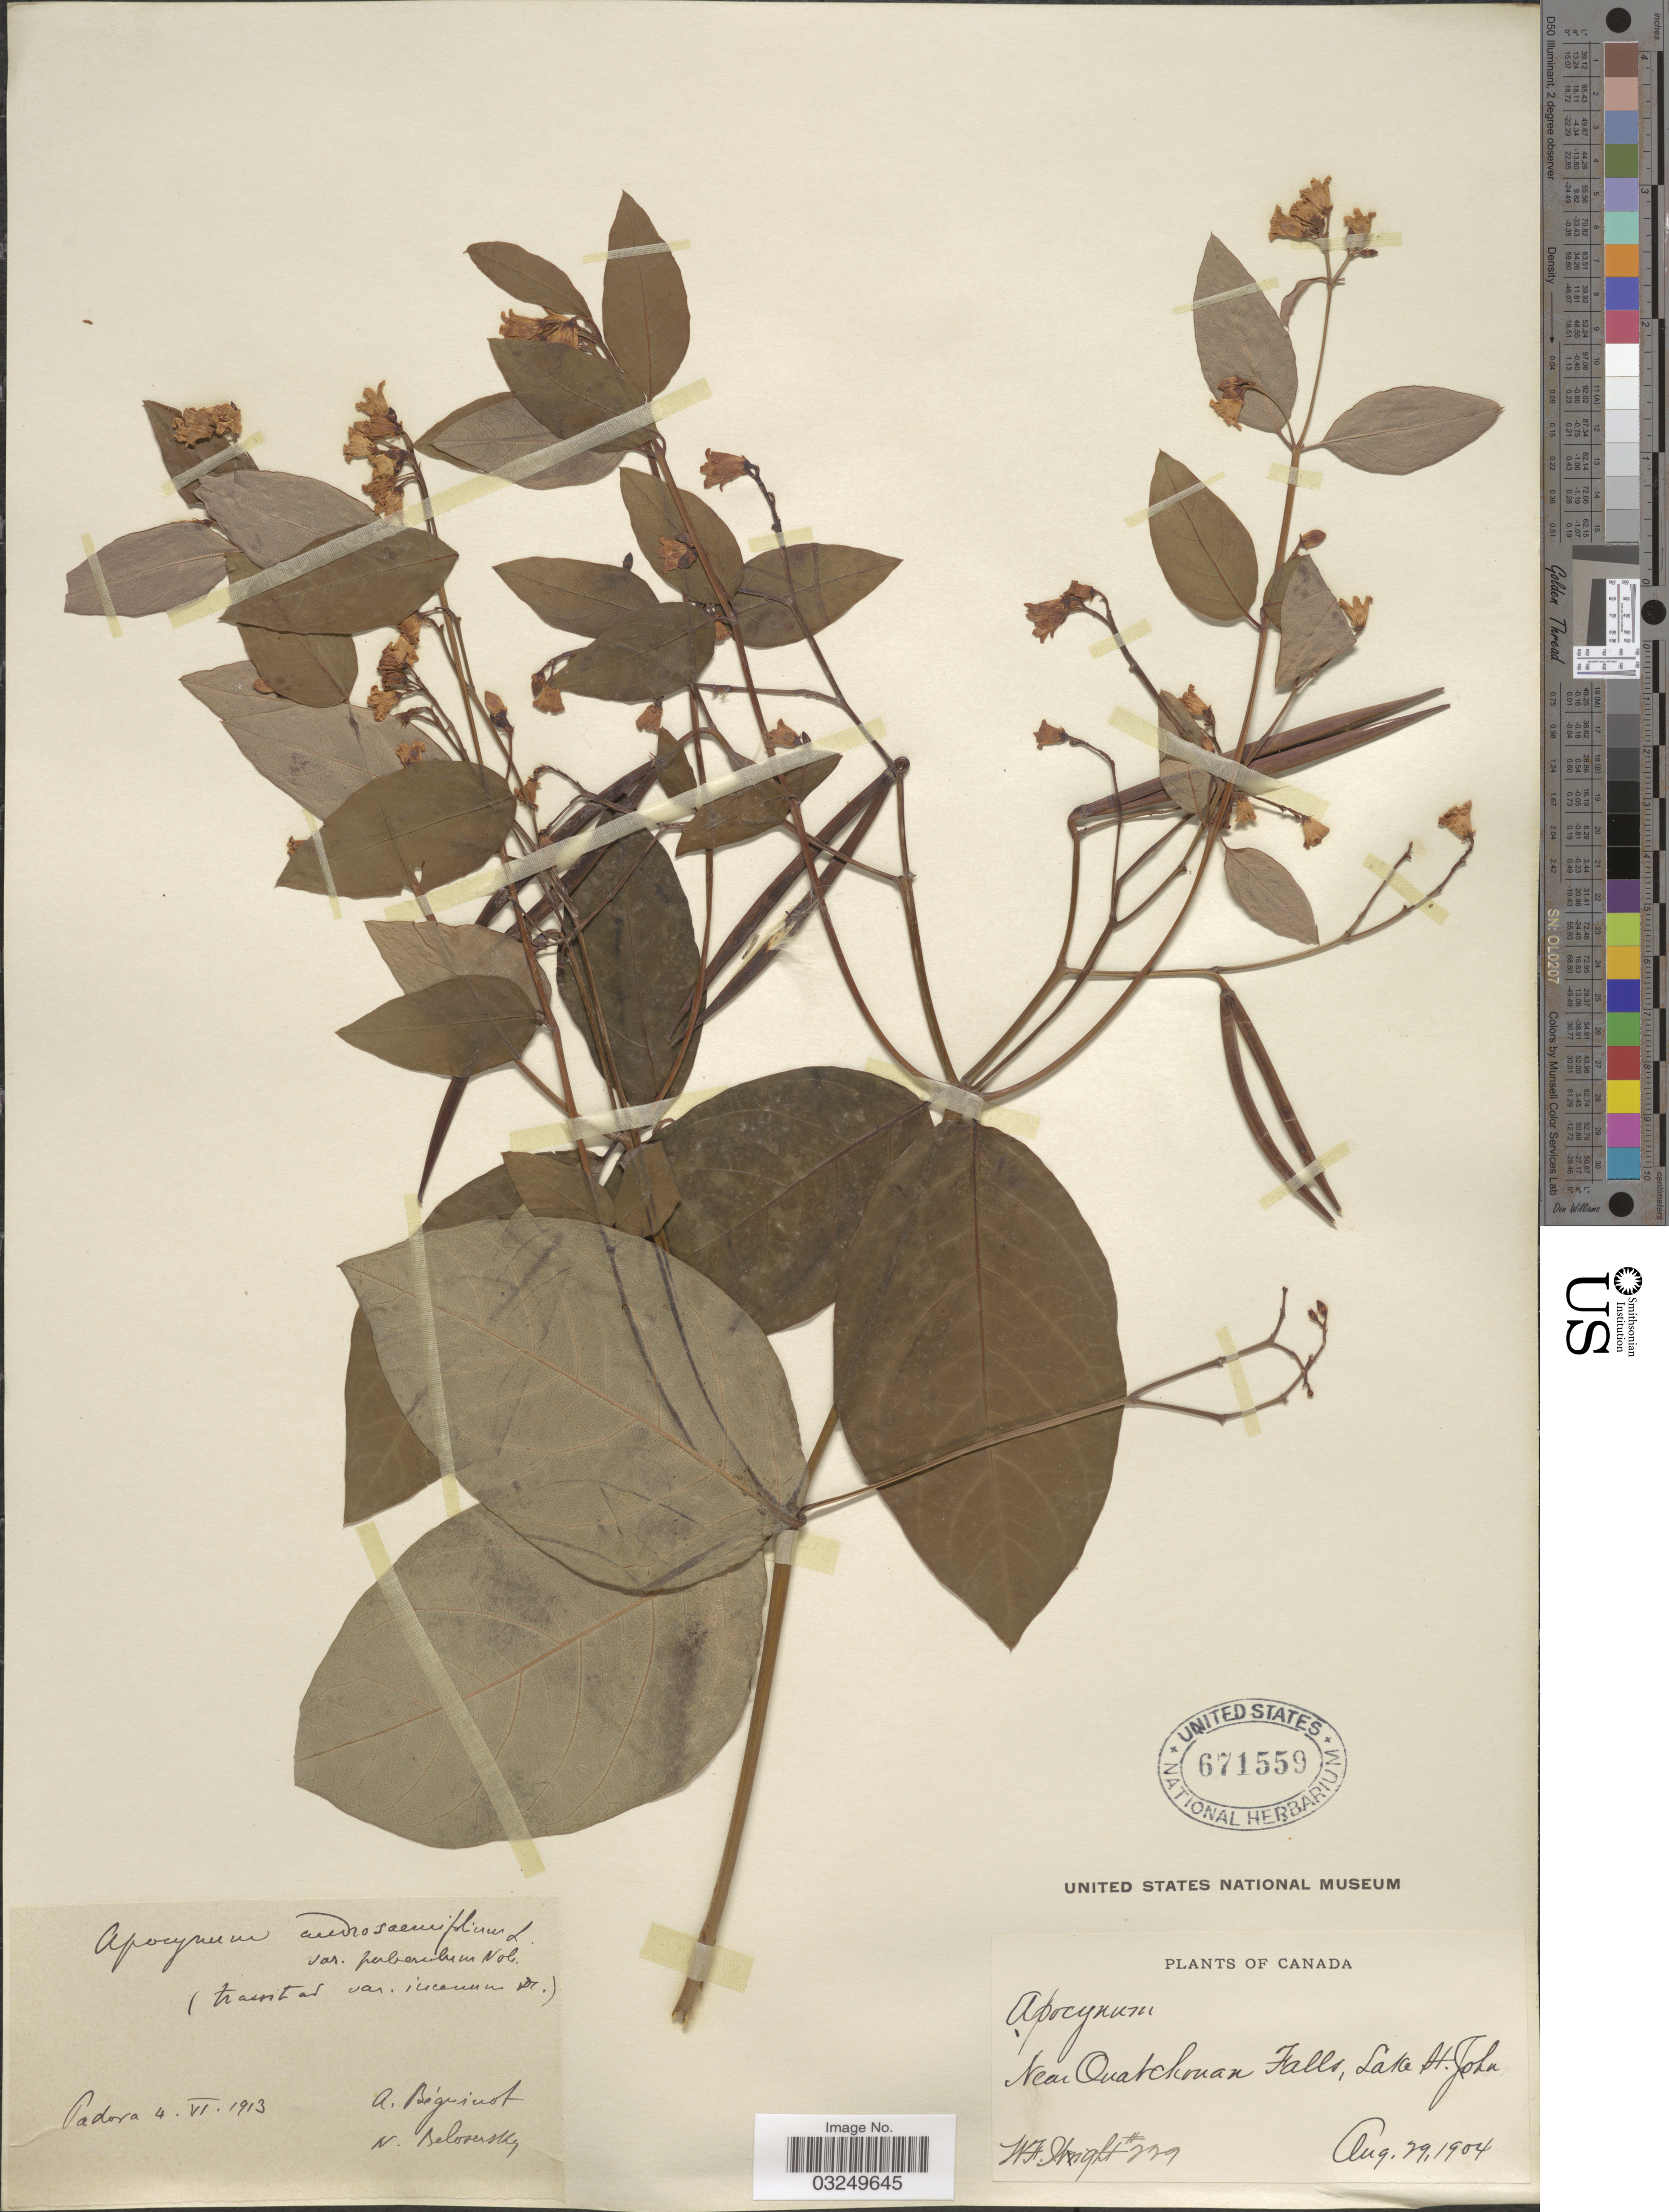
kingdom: Plantae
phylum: Tracheophyta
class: Magnoliopsida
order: Gentianales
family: Apocynaceae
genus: Apocynum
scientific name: Apocynum androsaemifolium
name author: L.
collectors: W. F. Wright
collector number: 229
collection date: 1904-08-29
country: Canada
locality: Near Ouatchouan Falls, Lake St. John.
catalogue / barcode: US 671559